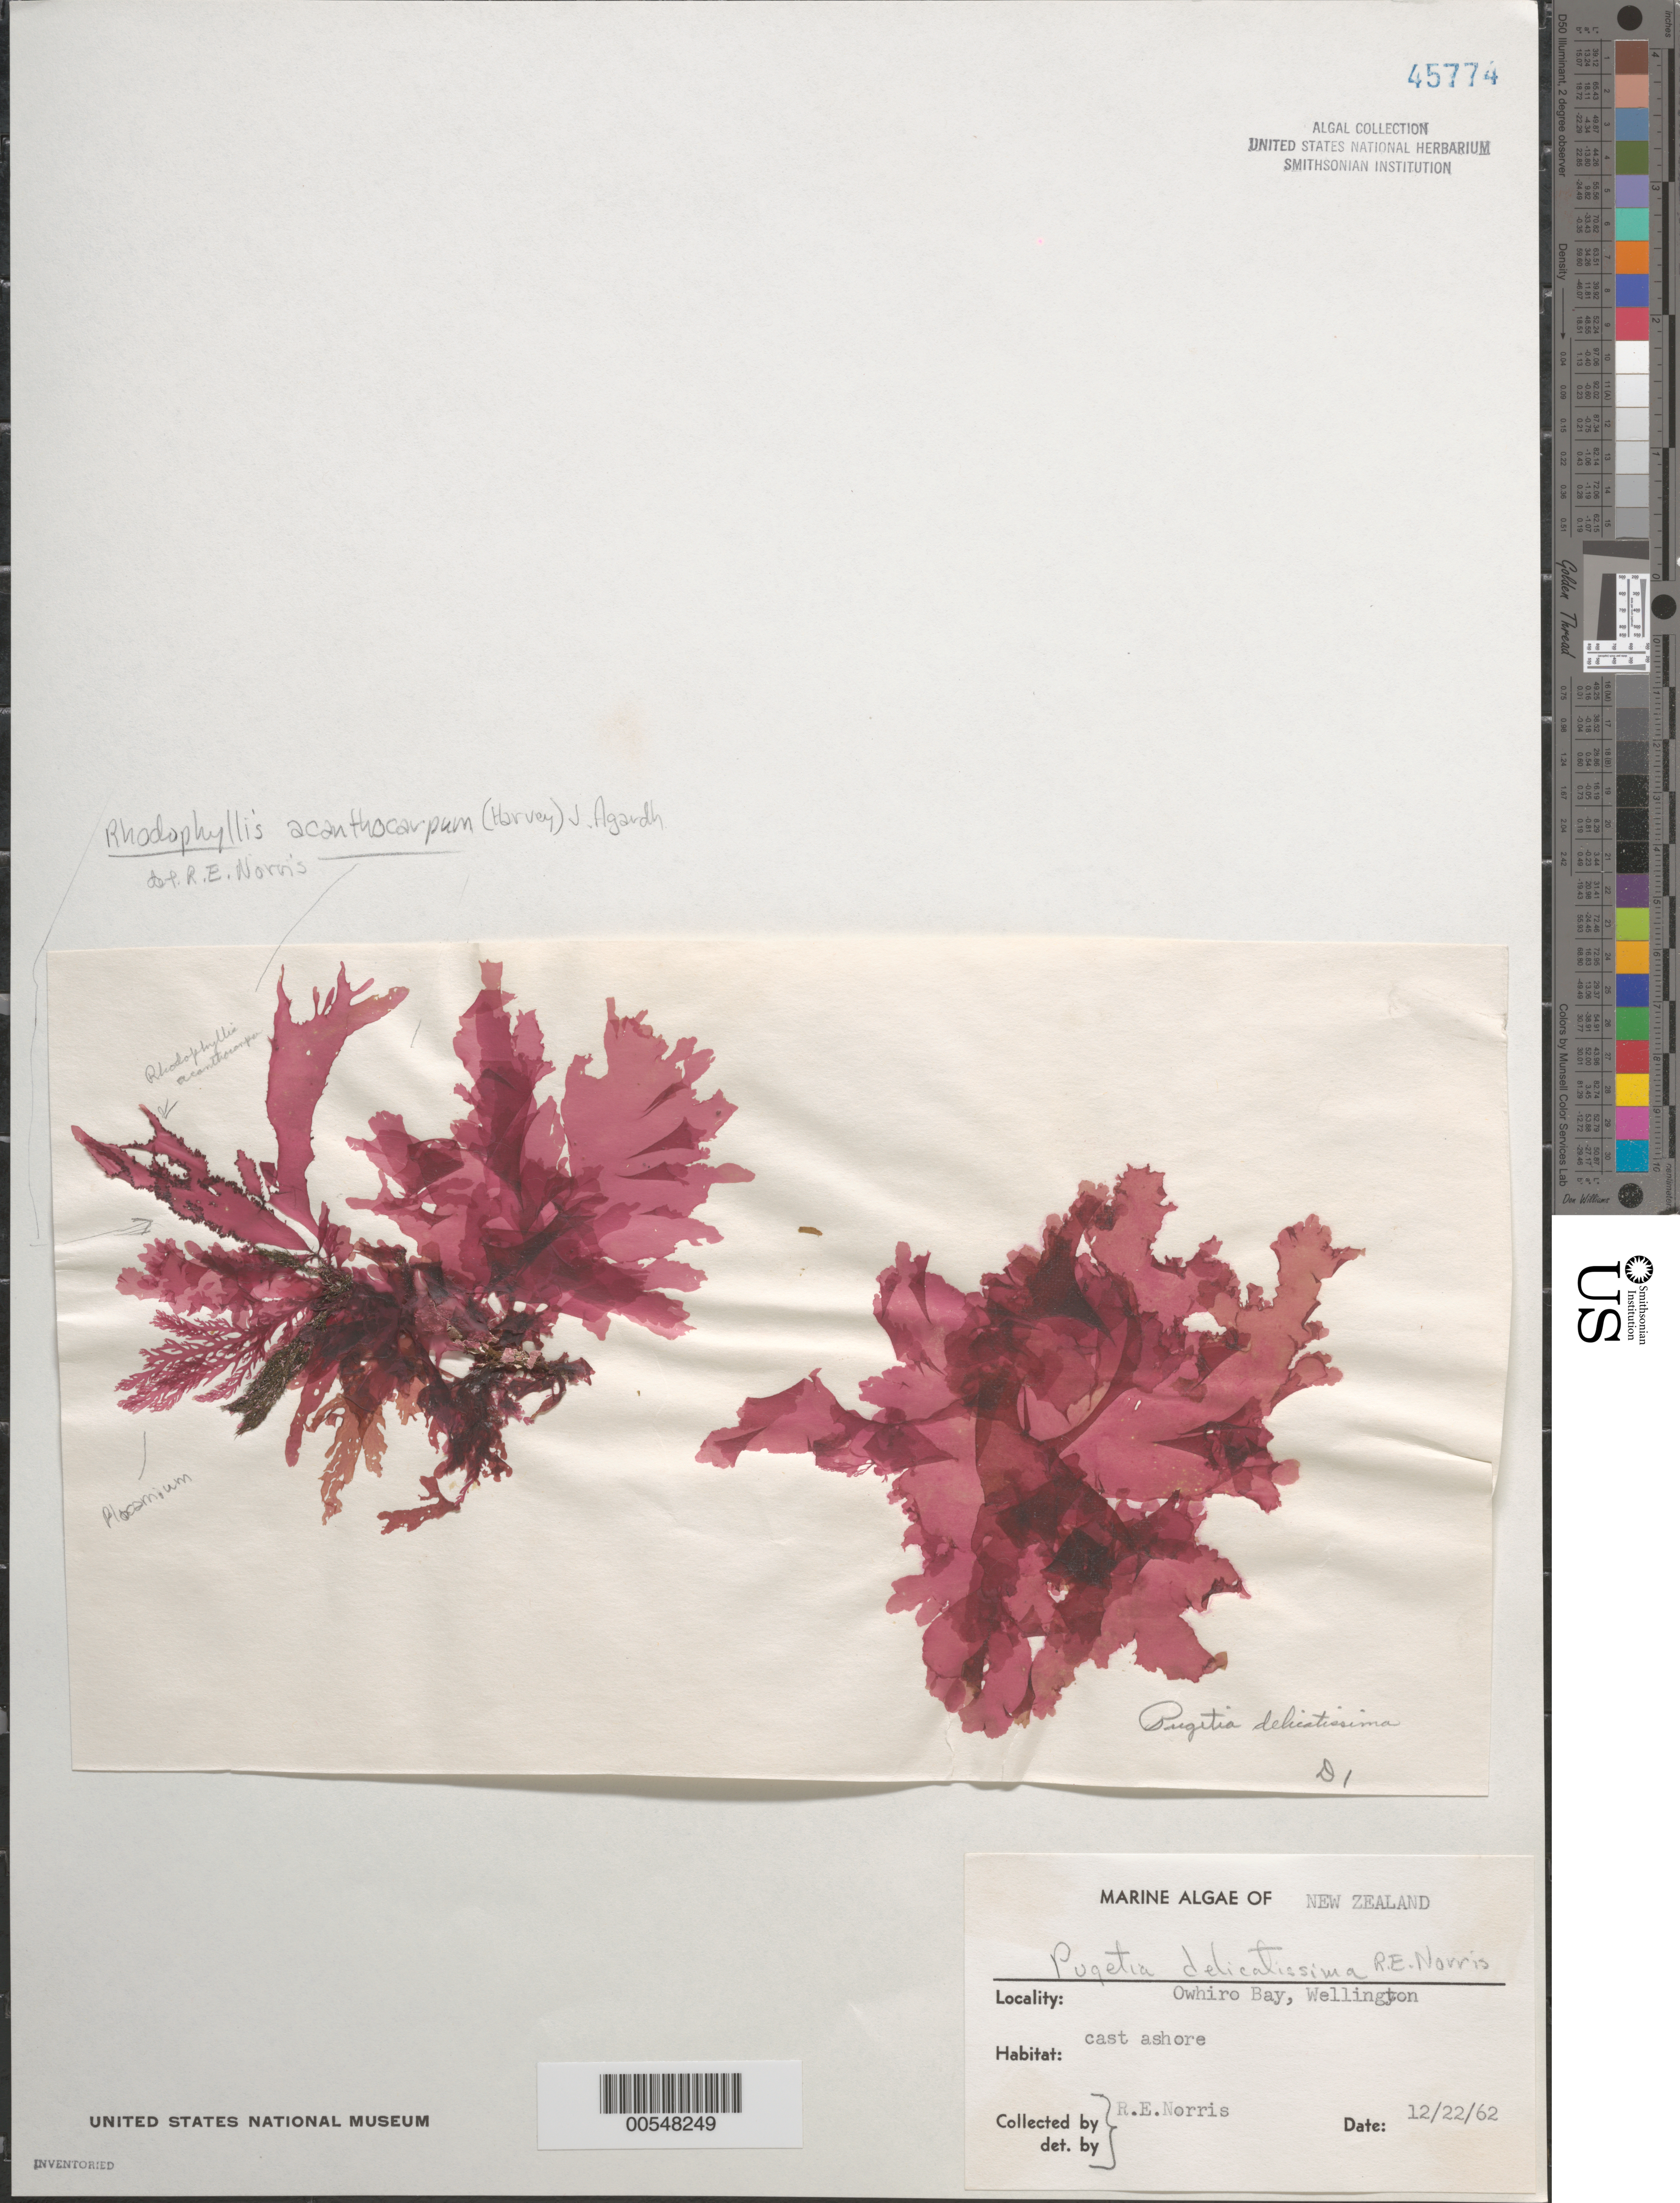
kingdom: Plantae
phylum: Rhodophyta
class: Florideophyceae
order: Gigartinales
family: Kallymeniaceae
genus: Judithia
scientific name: Judithia delicatissima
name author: (R.E. Norris) D'Archino & S.-M. Lin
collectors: R. E. Norris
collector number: D1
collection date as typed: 22 Dec 1962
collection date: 1962-12-22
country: New Zealand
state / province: Wellington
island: North Island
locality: Owhiro Bay, Wellington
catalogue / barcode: US 45774